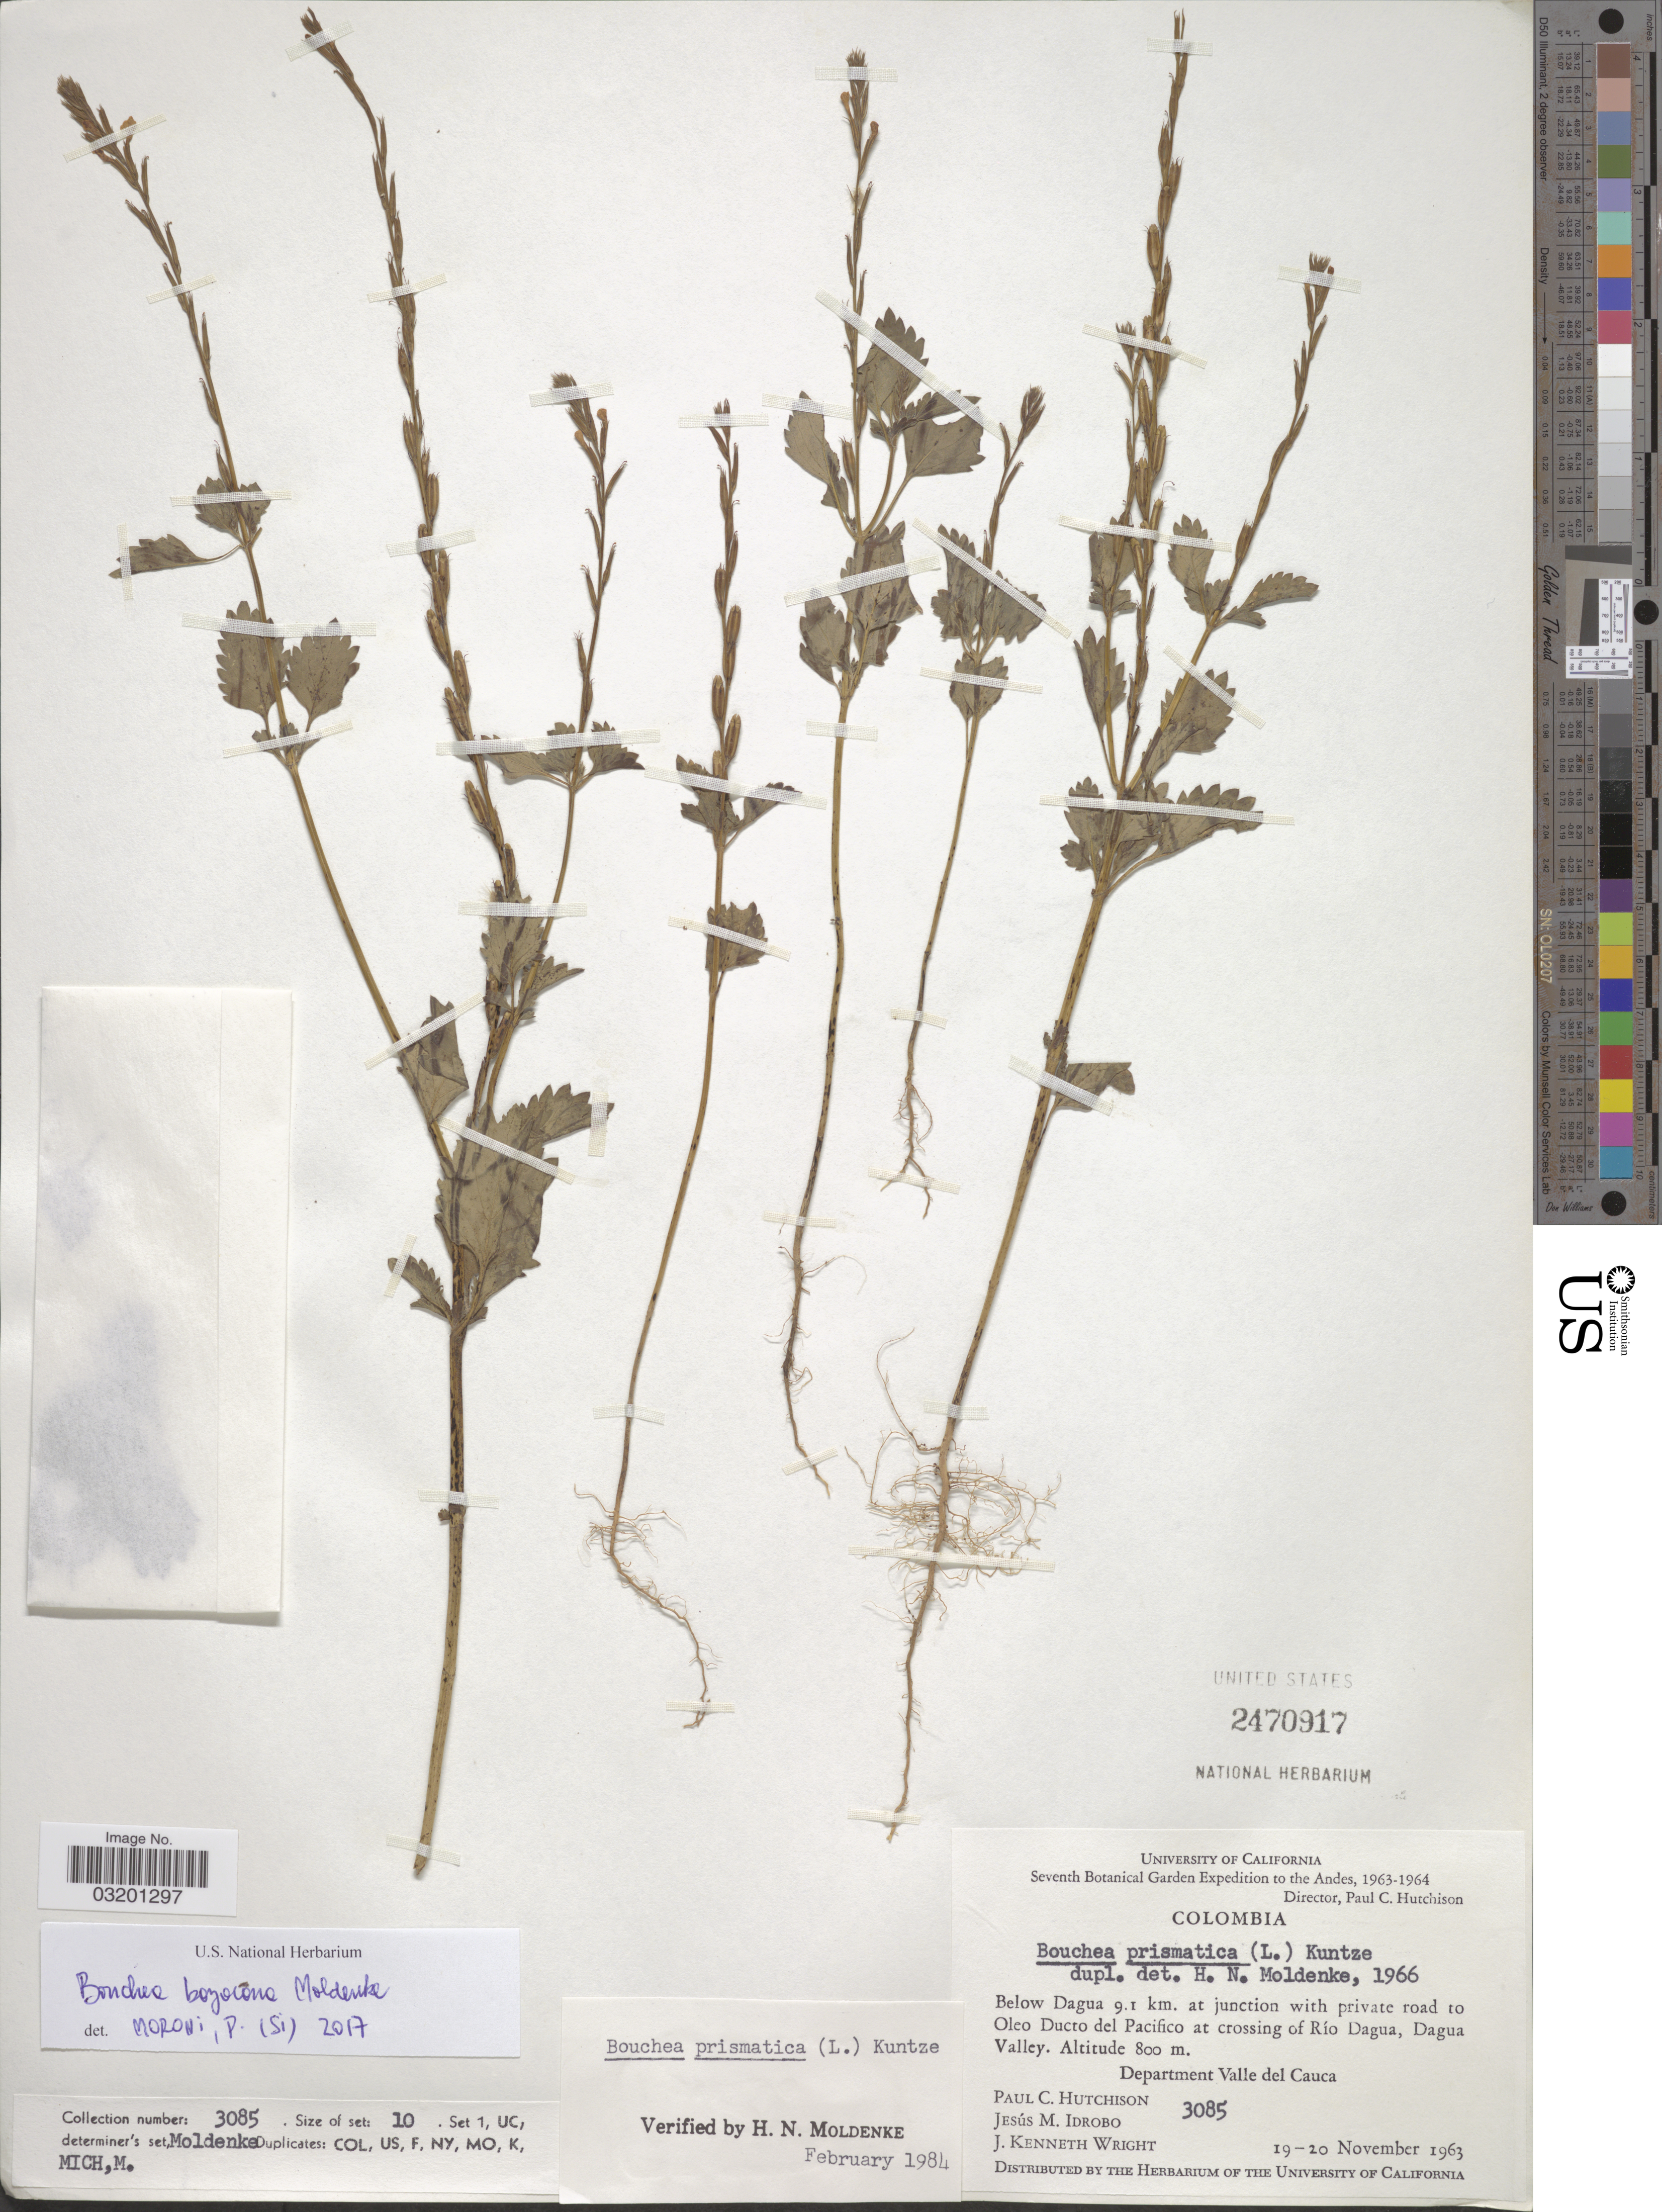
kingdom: Plantae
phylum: Tracheophyta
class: Magnoliopsida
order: Lamiales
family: Verbenaceae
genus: Bouchea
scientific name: Bouchea boyacana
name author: Moldenke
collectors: P. C. Hutchison, J. M. Idrobo & J. K. Wright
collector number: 3085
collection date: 1963-11-19/1963-11-20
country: Colombia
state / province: Valle del Cauca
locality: Andes, Below Dagua 9.1 km. at junction with private road to Oleo Ducto del Pacifico at crossing of Río Dagua, Dagua Valley. Department Valle del Cauca.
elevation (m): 800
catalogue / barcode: US 2470917